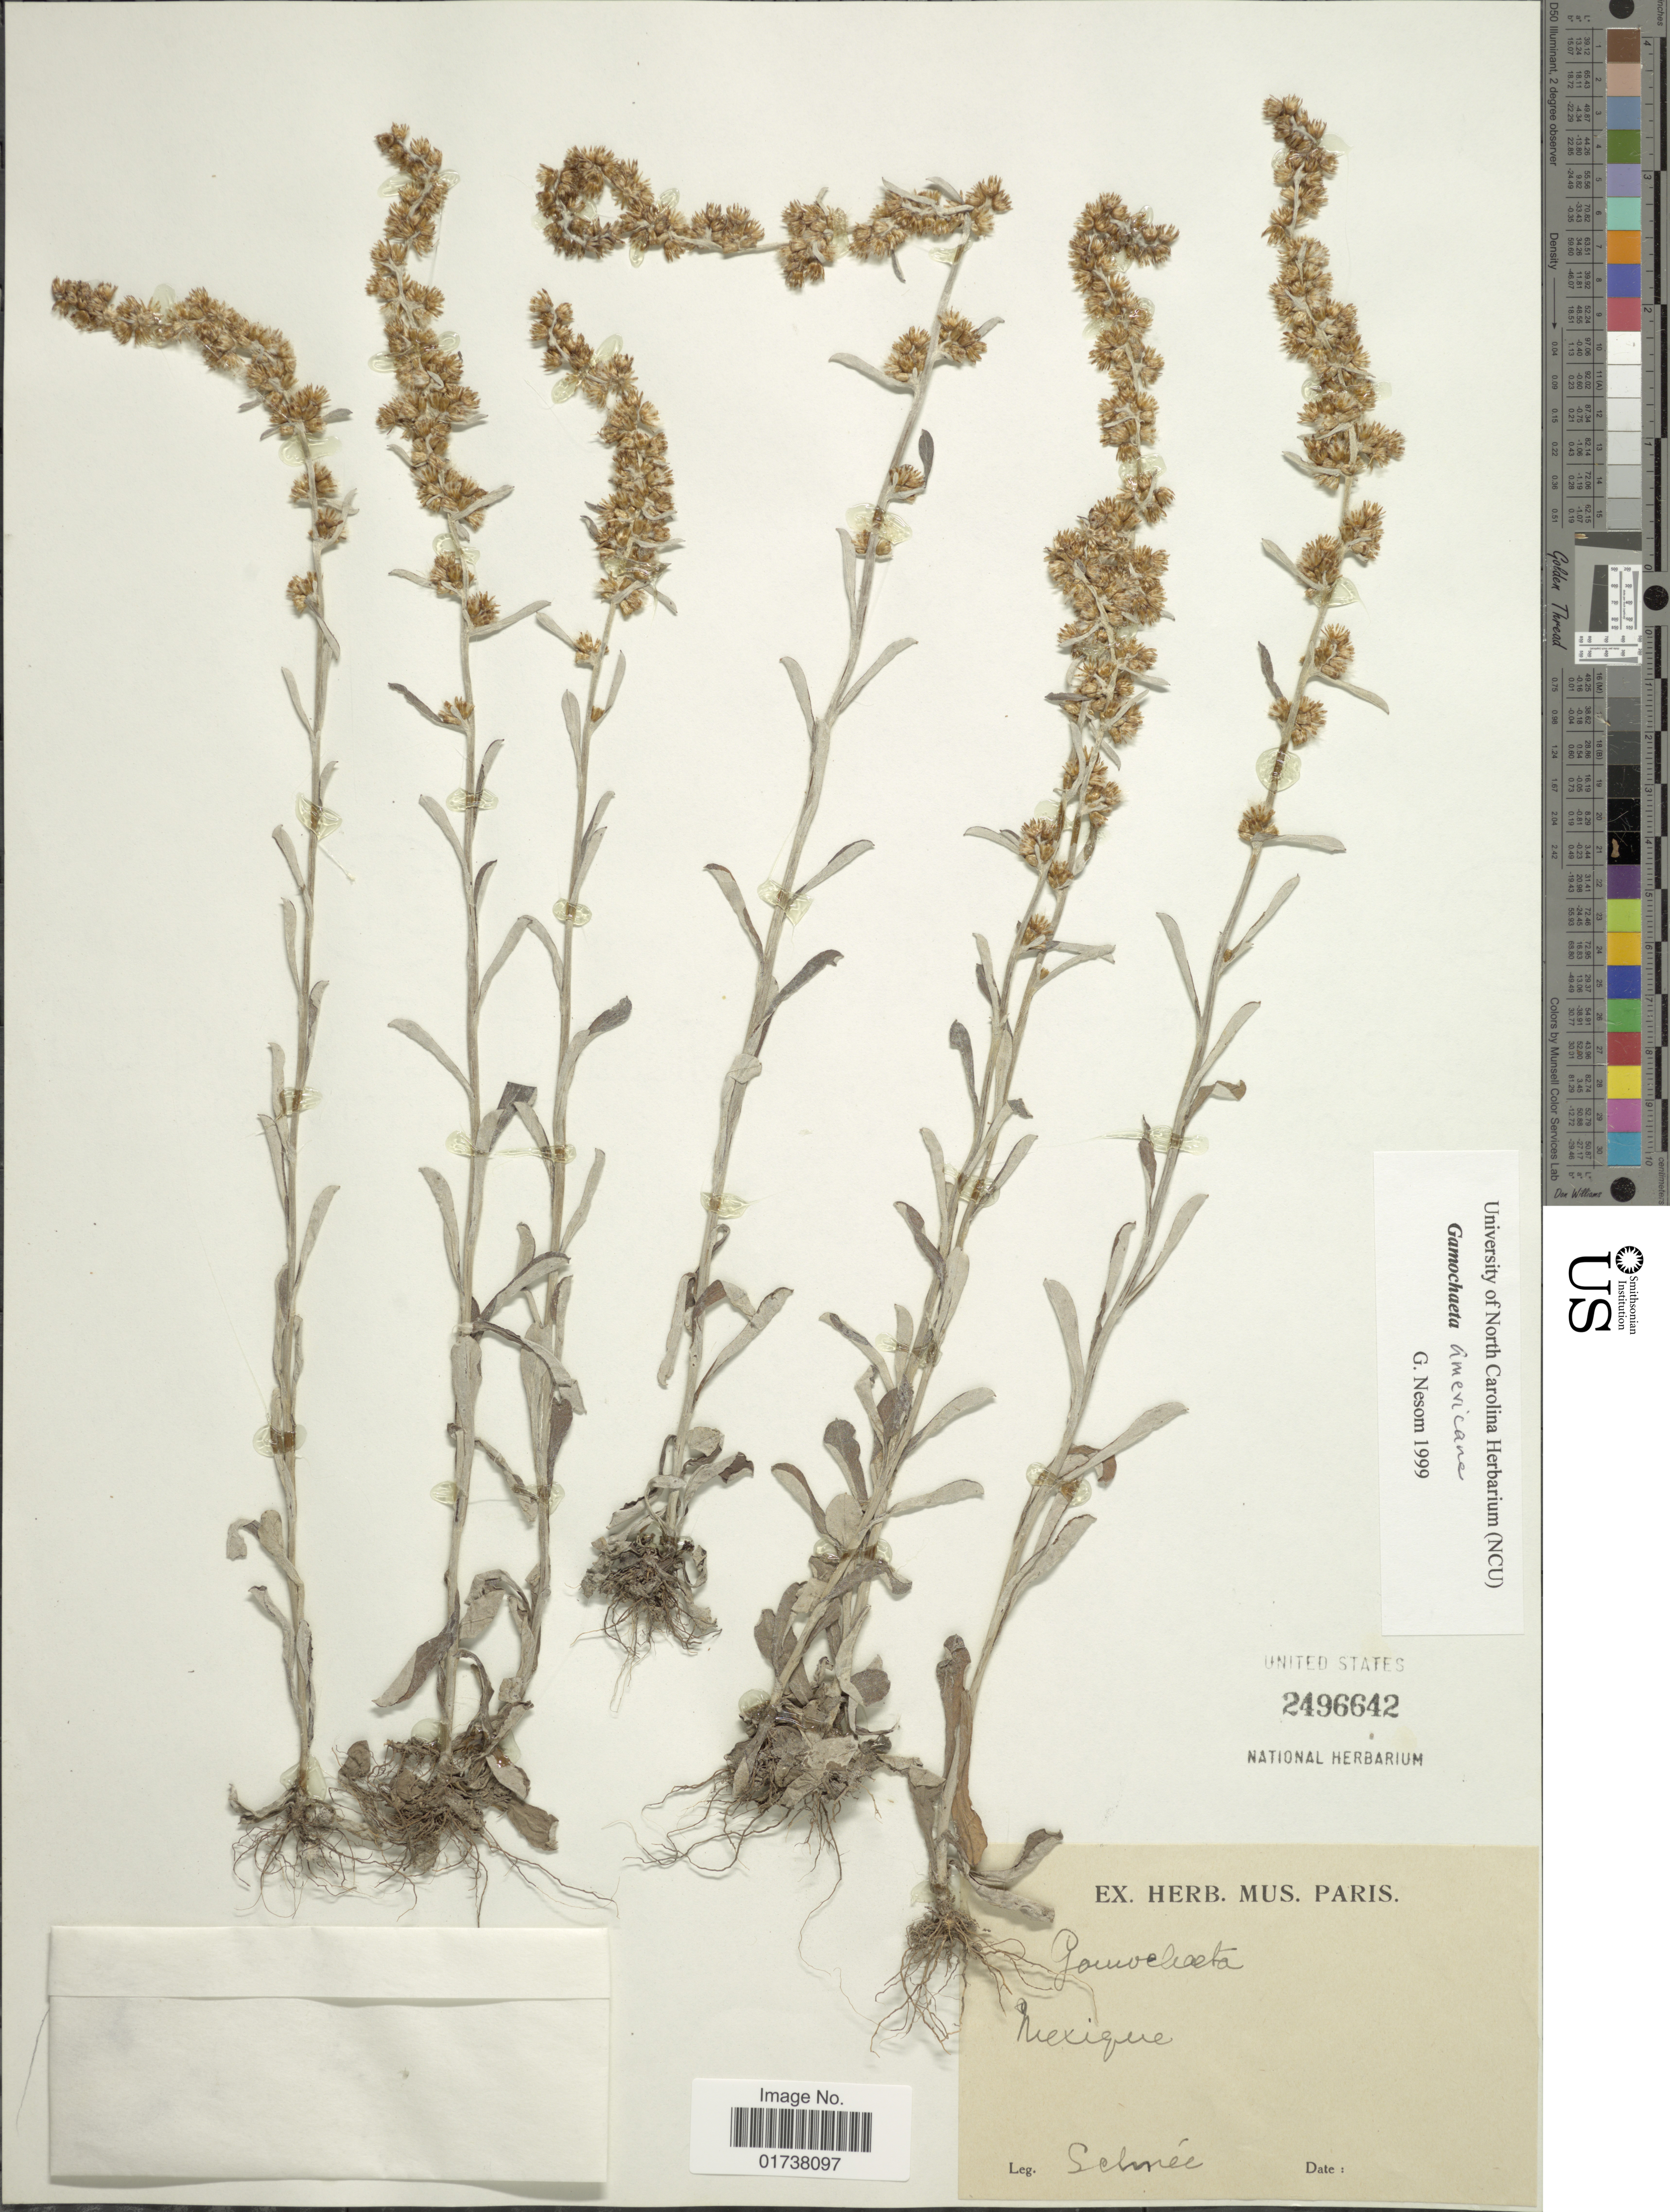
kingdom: Plantae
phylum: Tracheophyta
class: Magnoliopsida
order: Asterales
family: Asteraceae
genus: Gamochaeta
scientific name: Gamochaeta americana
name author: (Mill.) Wedd.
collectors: Selmée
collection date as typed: "VI - IX"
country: Mexico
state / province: México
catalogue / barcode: US 2496642